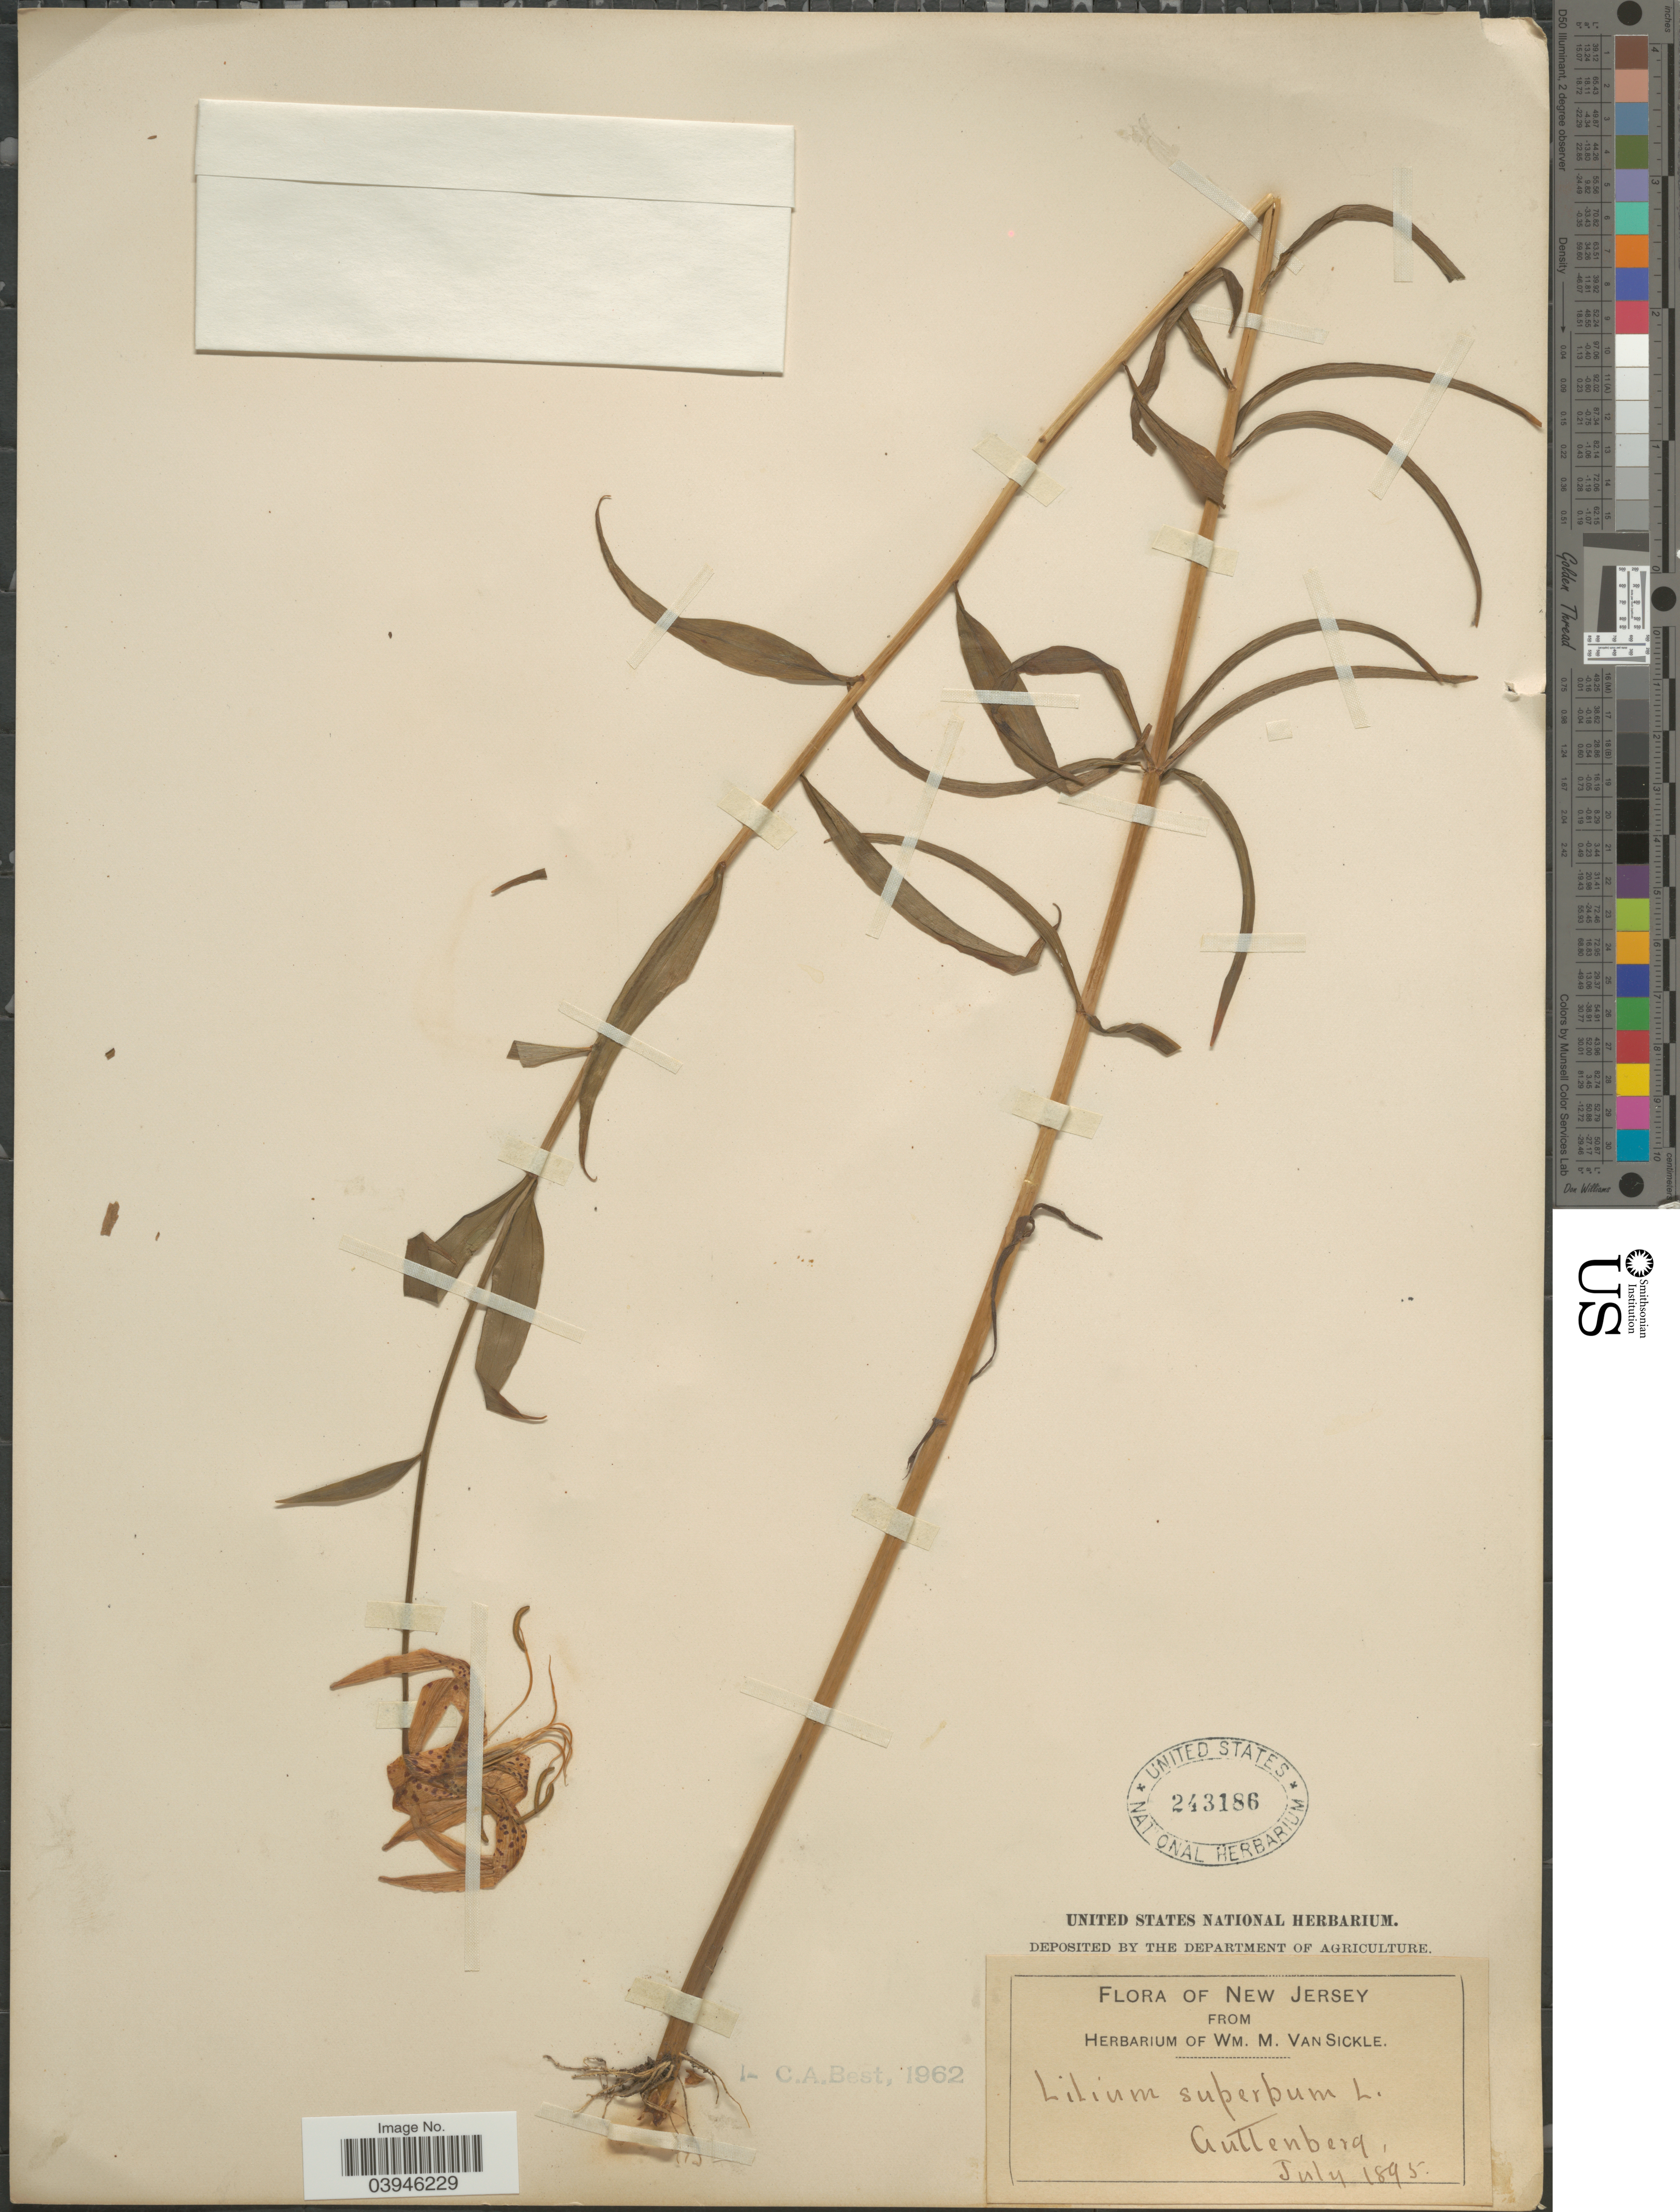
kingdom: Plantae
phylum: Tracheophyta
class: Liliopsida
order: Liliales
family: Liliaceae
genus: Lilium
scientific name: Lilium superbum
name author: L.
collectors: ex herb. Wm. M. Van Sickle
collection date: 1895-07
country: United States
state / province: New Jersey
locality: Guttenberg.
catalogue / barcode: US 243186